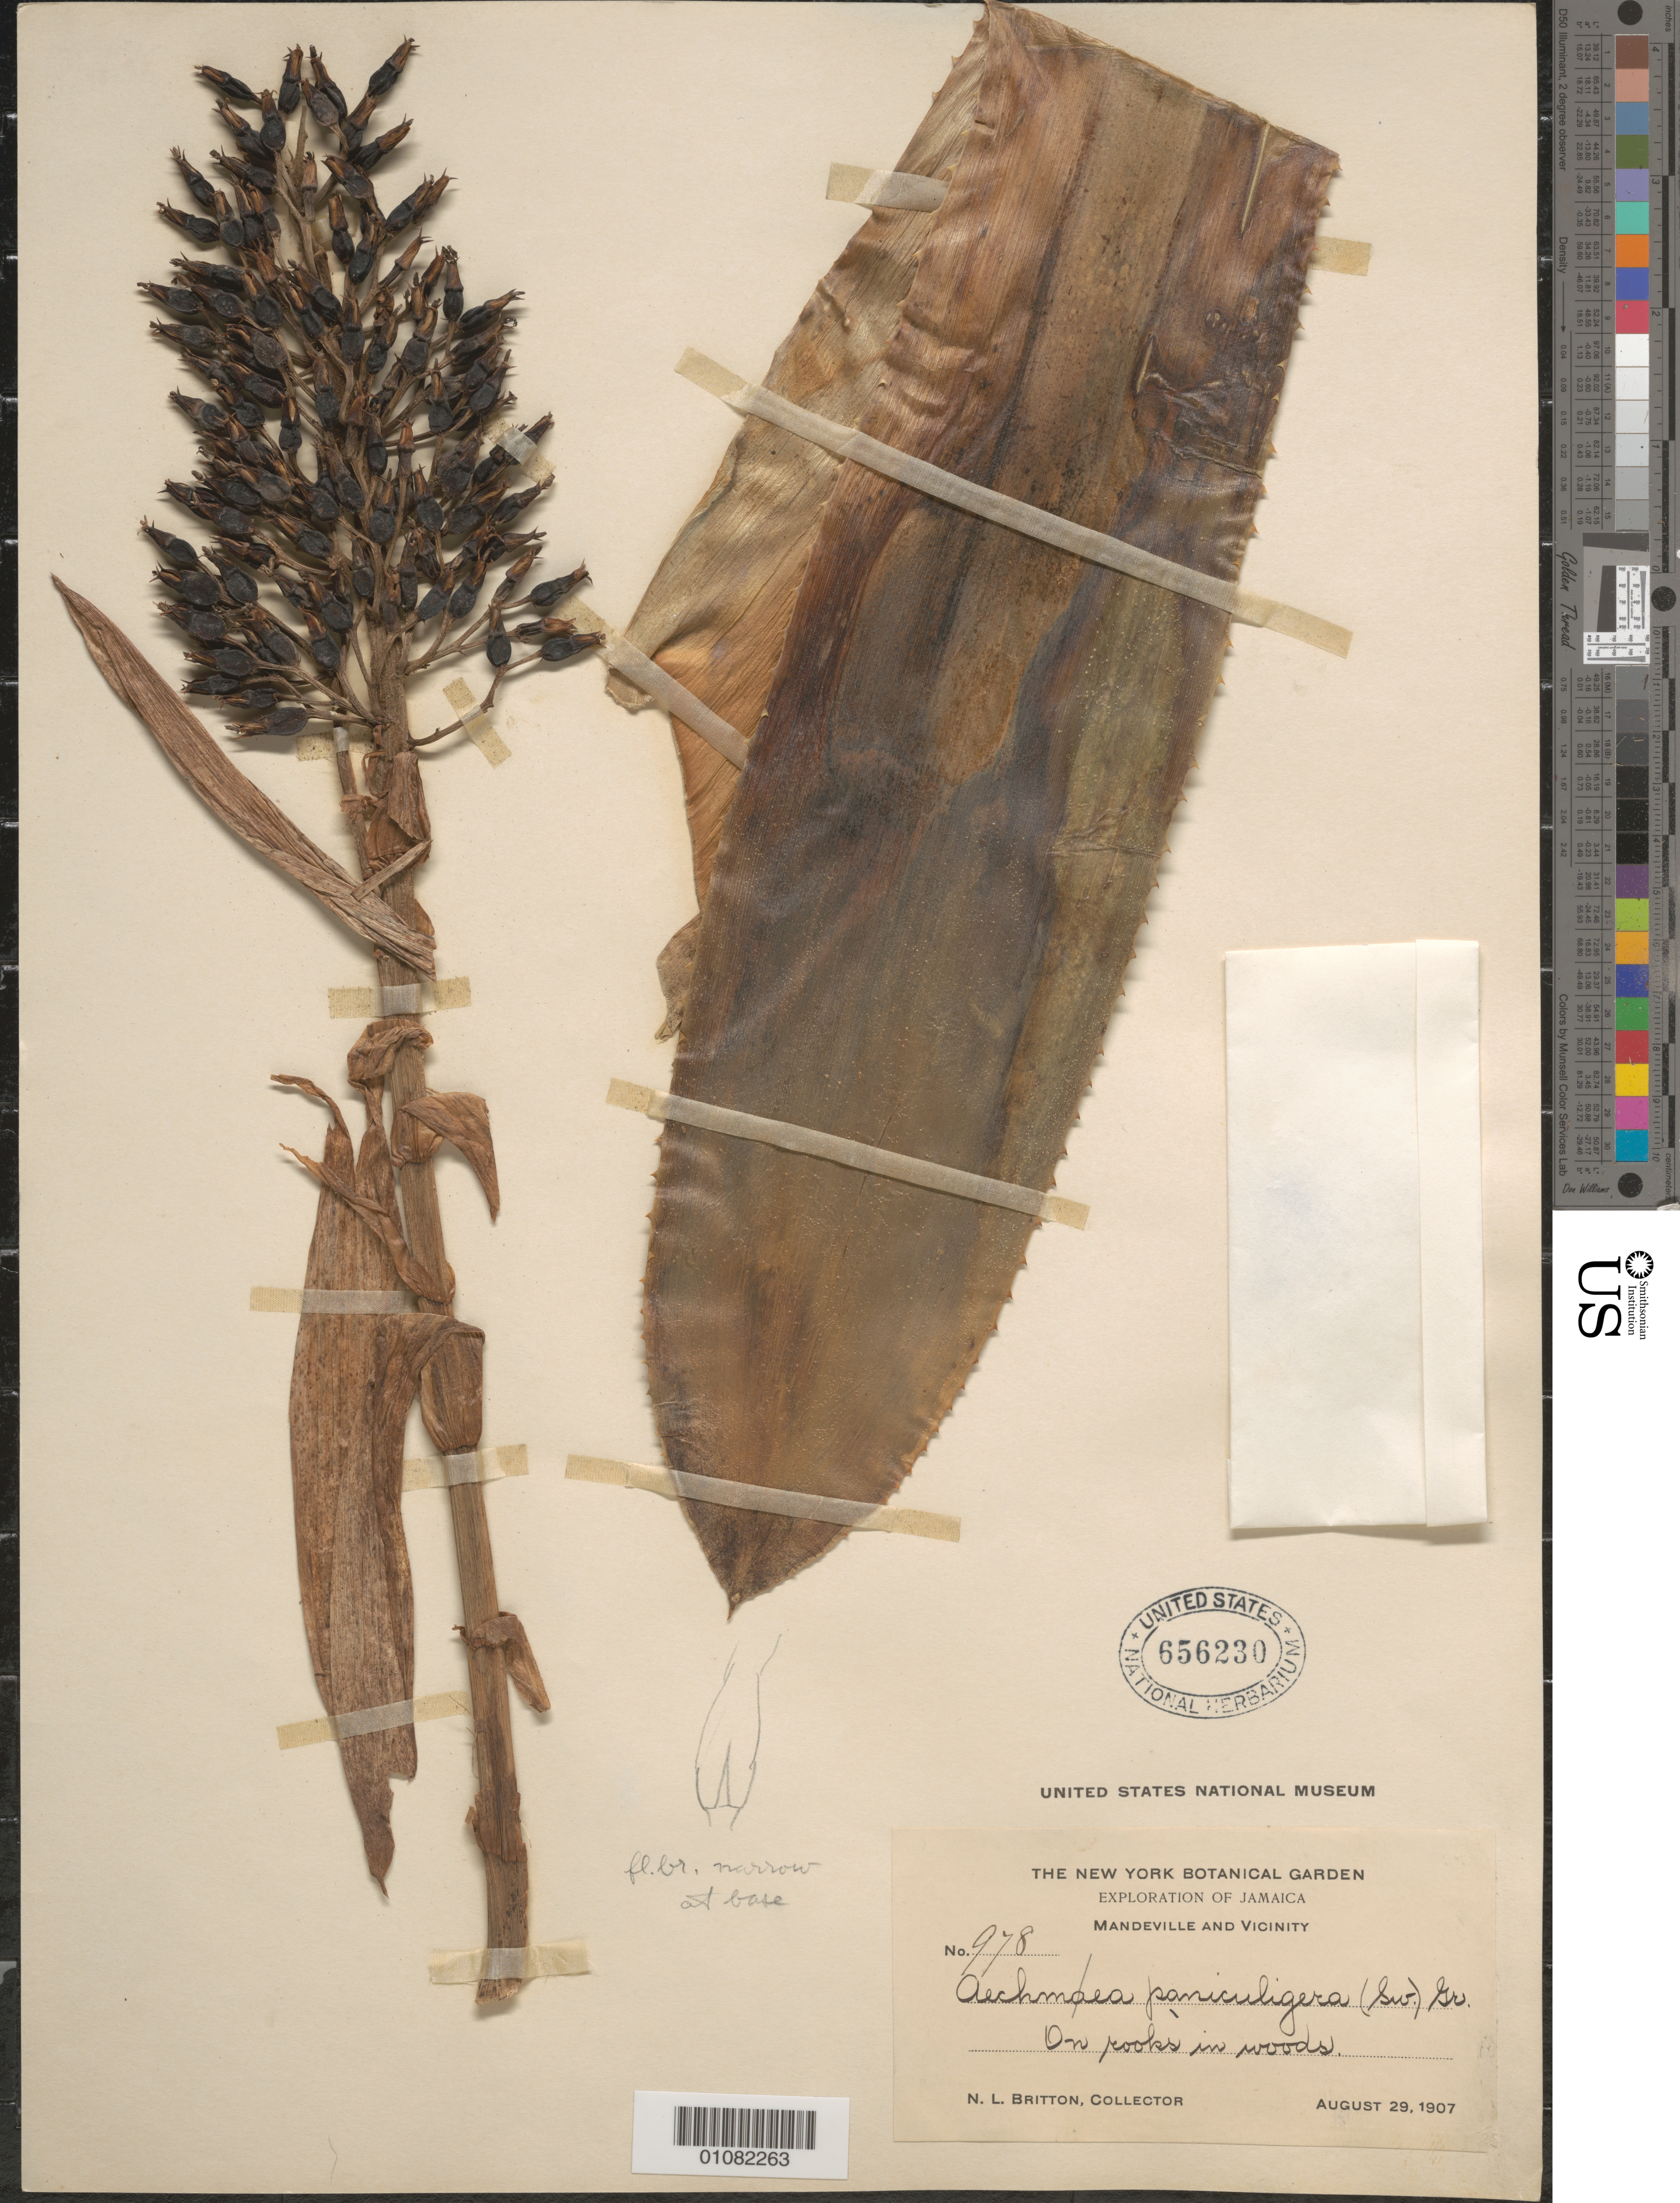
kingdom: Plantae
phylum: Tracheophyta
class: Liliopsida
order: Poales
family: Bromeliaceae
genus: Aechmea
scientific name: Aechmea paniculigera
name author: (Sw.) Griseb.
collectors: N. Britton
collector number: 978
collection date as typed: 29 Aug 1907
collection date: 1907-08-29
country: Jamaica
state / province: Manchester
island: Jamaica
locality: Mandeville and vicinity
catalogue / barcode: US 656230